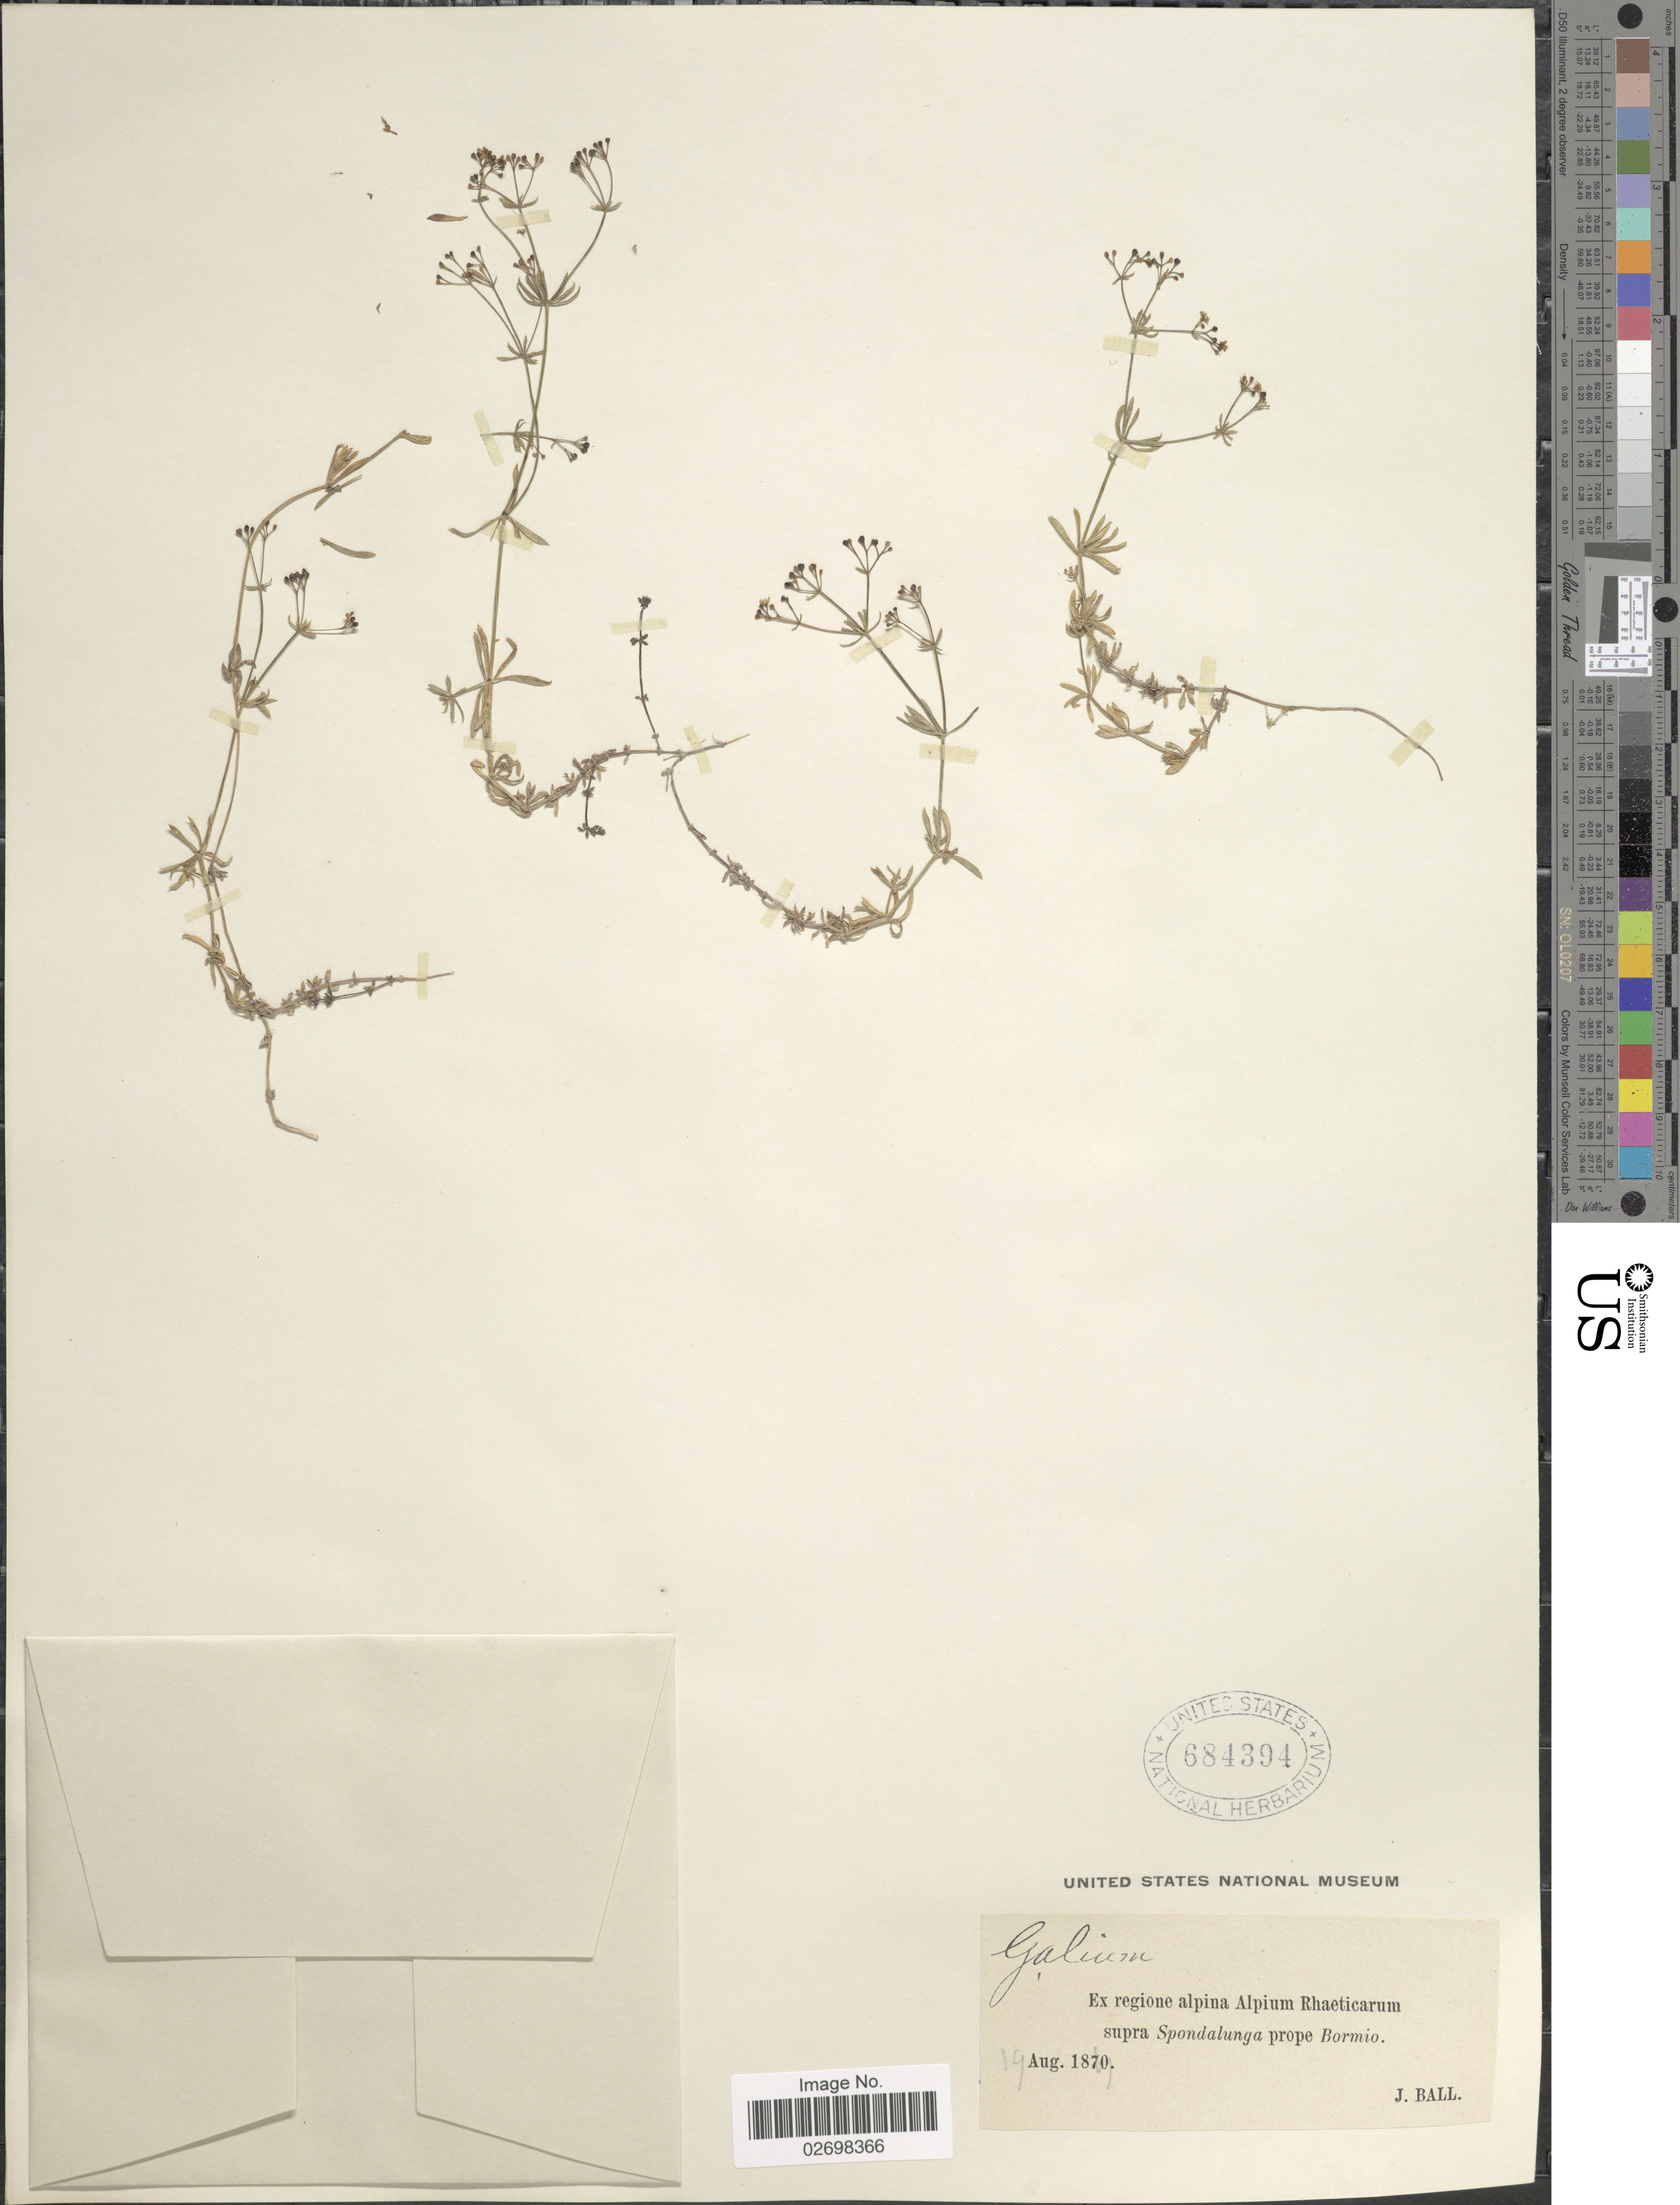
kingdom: Plantae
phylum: Tracheophyta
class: Magnoliopsida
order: Gentianales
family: Rubiaceae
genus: Galium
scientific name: Galium sp.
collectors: J. Ball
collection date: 1869-08-19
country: Italy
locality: Regione alpina Alpium Rhaeticarum supra Spondalunga prope Bormio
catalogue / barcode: US 684394